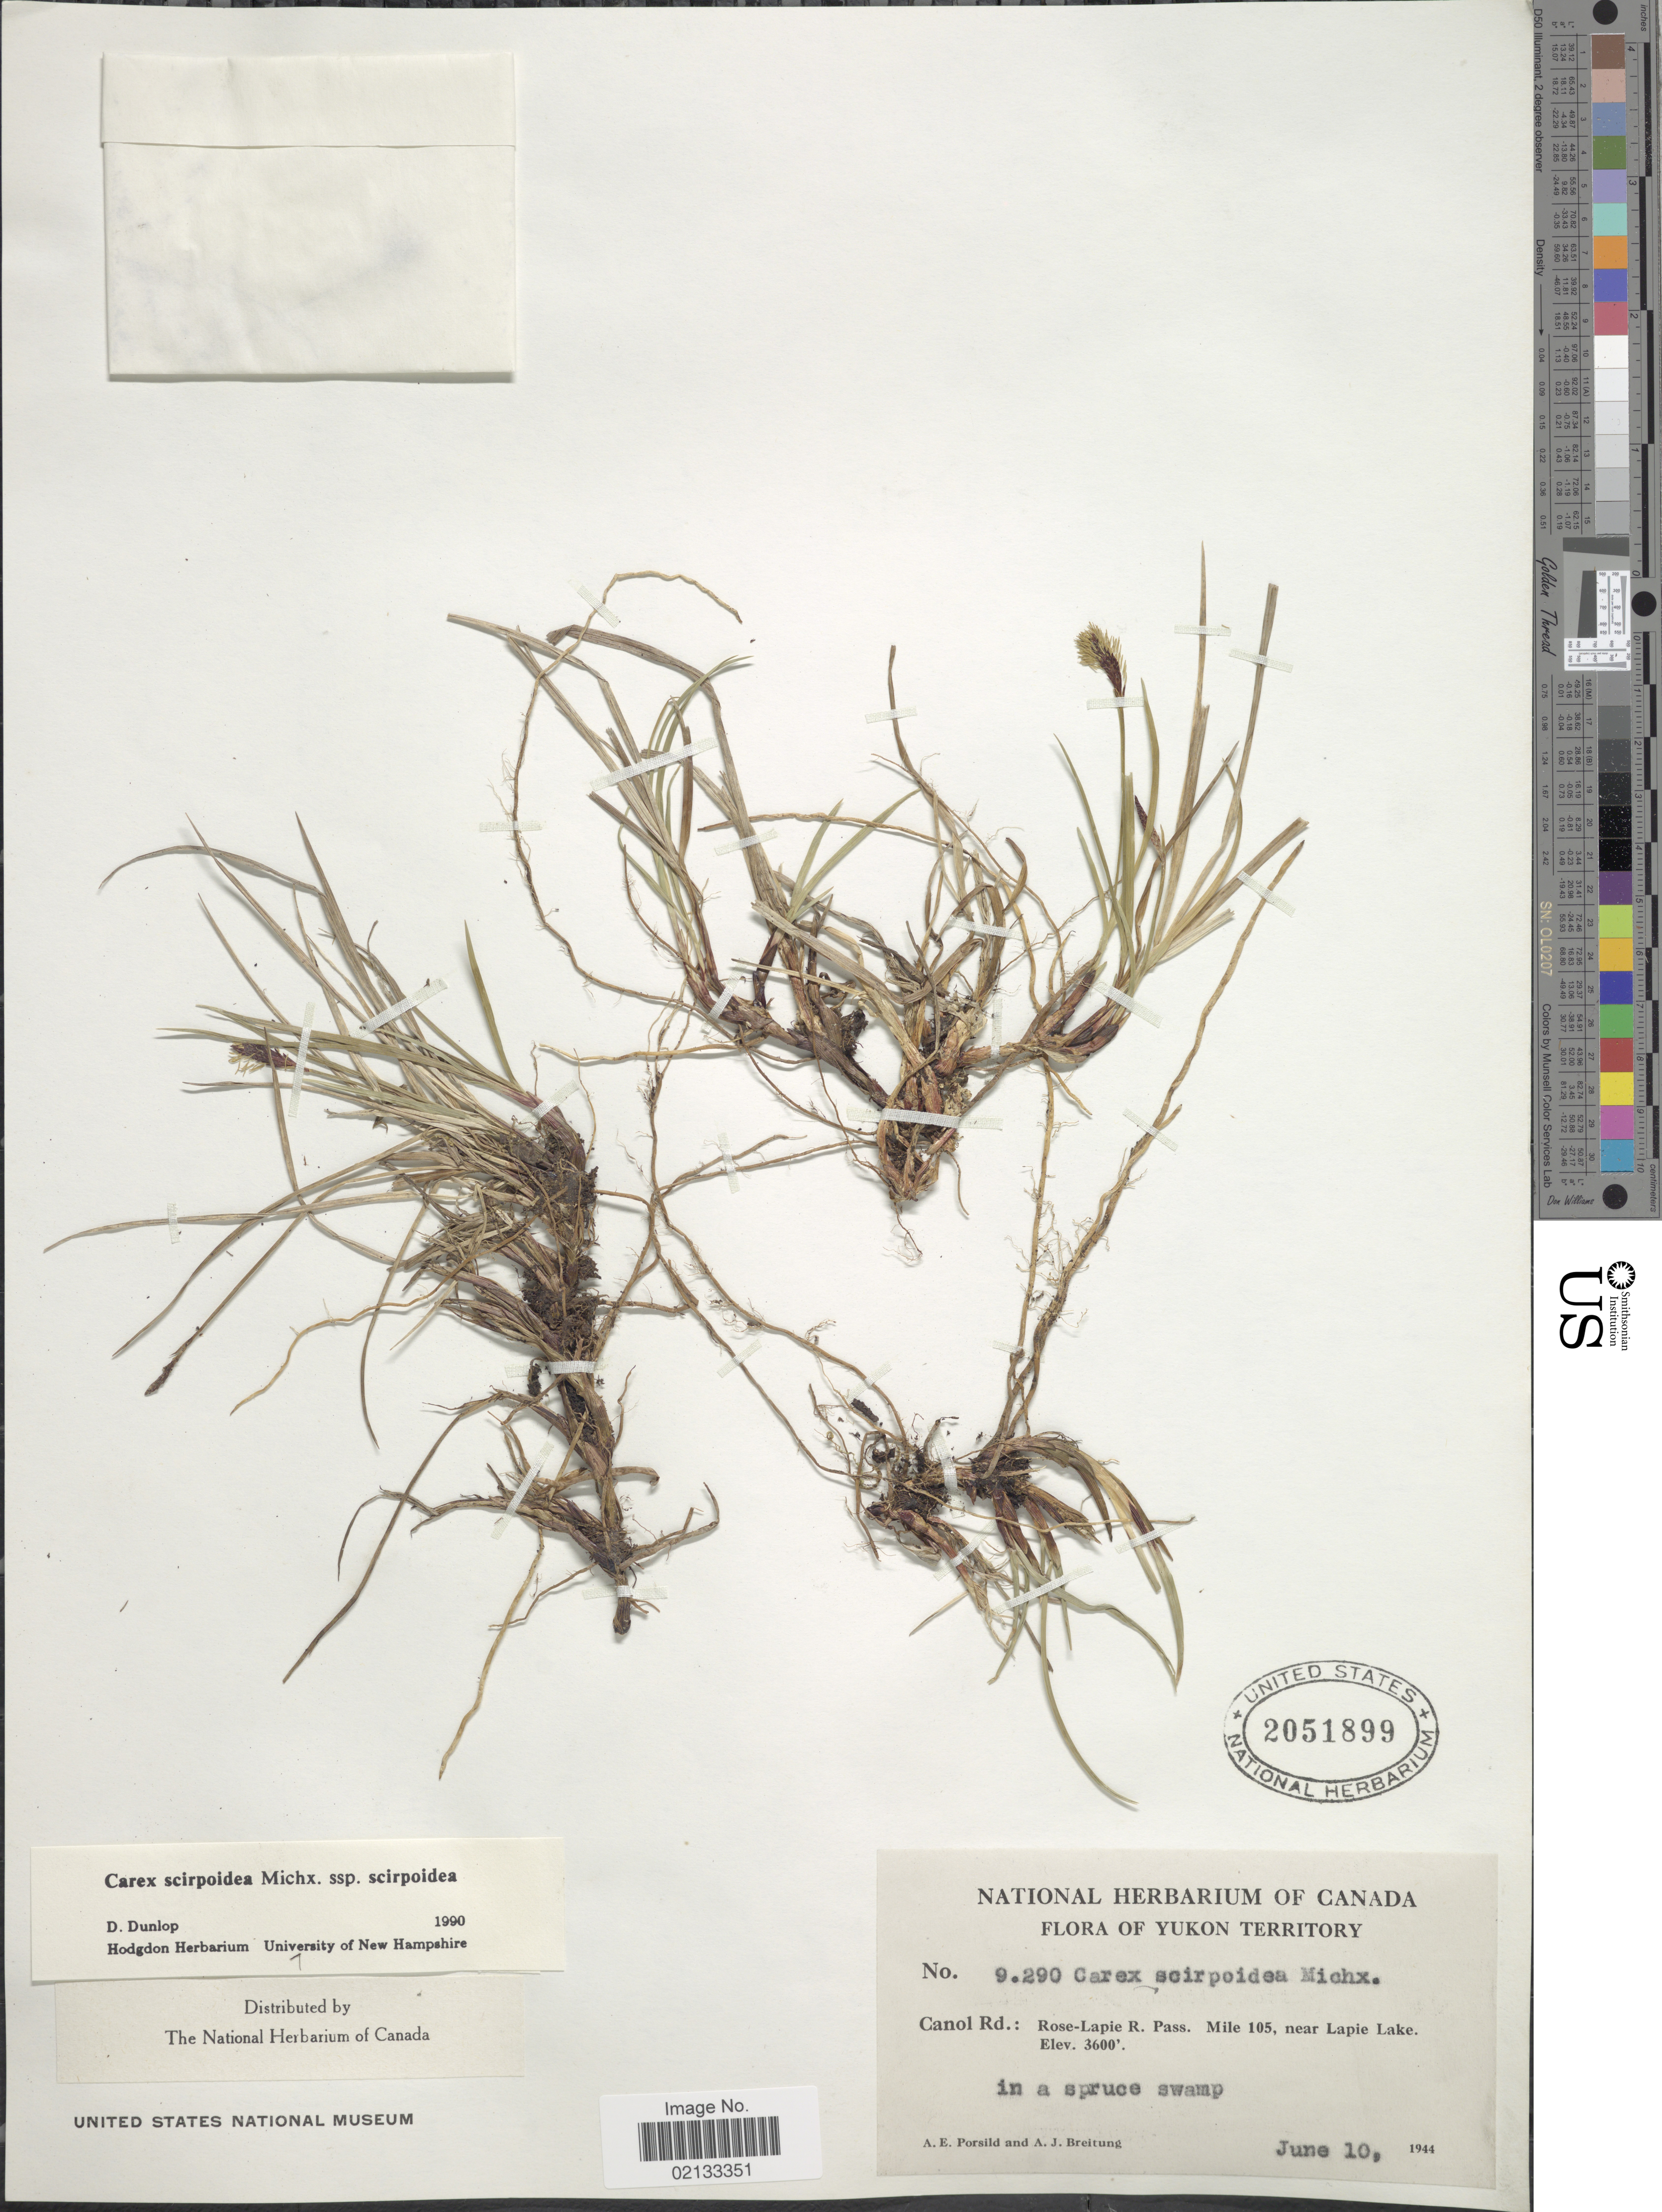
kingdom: Plantae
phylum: Tracheophyta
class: Liliopsida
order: Poales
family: Cyperaceae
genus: Carex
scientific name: Carex scirpoidea subsp. scirpoidea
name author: Michx.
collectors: A. E. Porsild & A. Breitung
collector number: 9290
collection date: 1944-06-10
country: Canada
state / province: Yukon Territory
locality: Canol Rd: Rose-Lapie R. Pass. Mile 105, near Lapie Lake, in a spruce swamp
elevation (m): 1097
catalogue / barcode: US 2051899